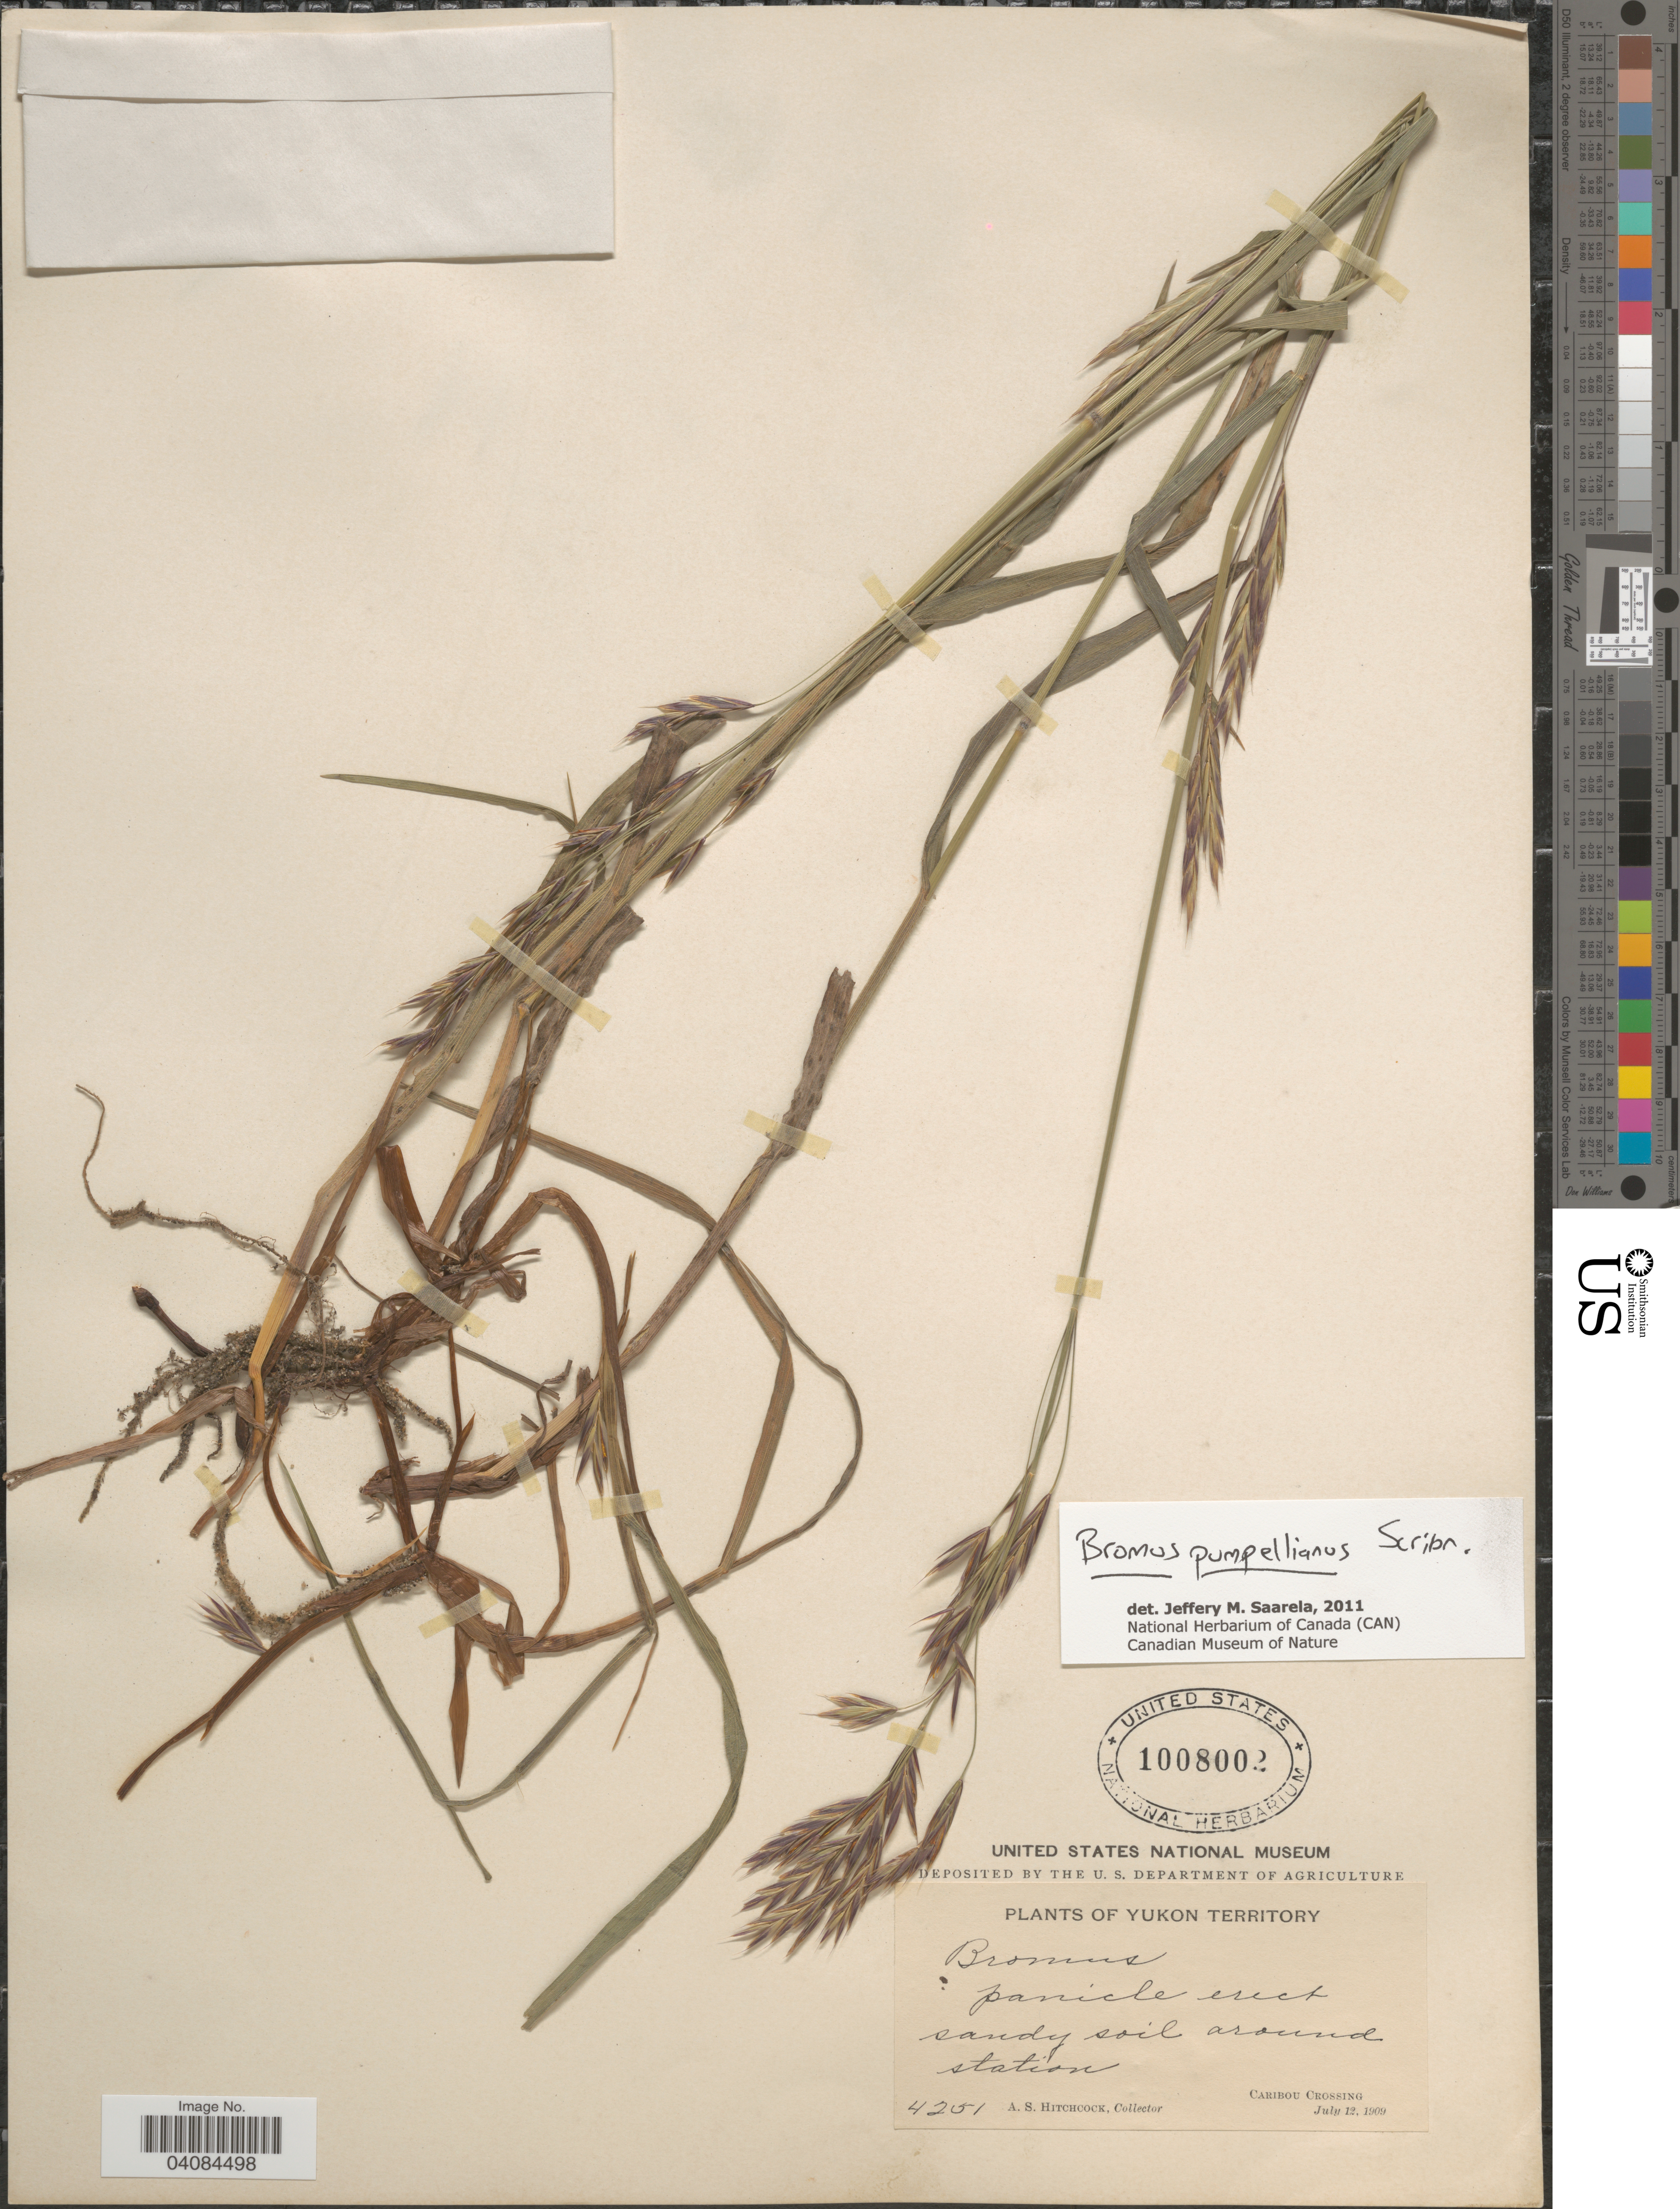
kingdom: Plantae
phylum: Tracheophyta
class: Liliopsida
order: Poales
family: Poaceae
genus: Bromus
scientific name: Bromus pumpellianus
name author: Scribn.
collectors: A. S. Hitchcock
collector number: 4251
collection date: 1909-07-12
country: Canada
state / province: Yukon Territory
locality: Sandy soil around station. Caribou Crossing.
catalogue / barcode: US 1008002